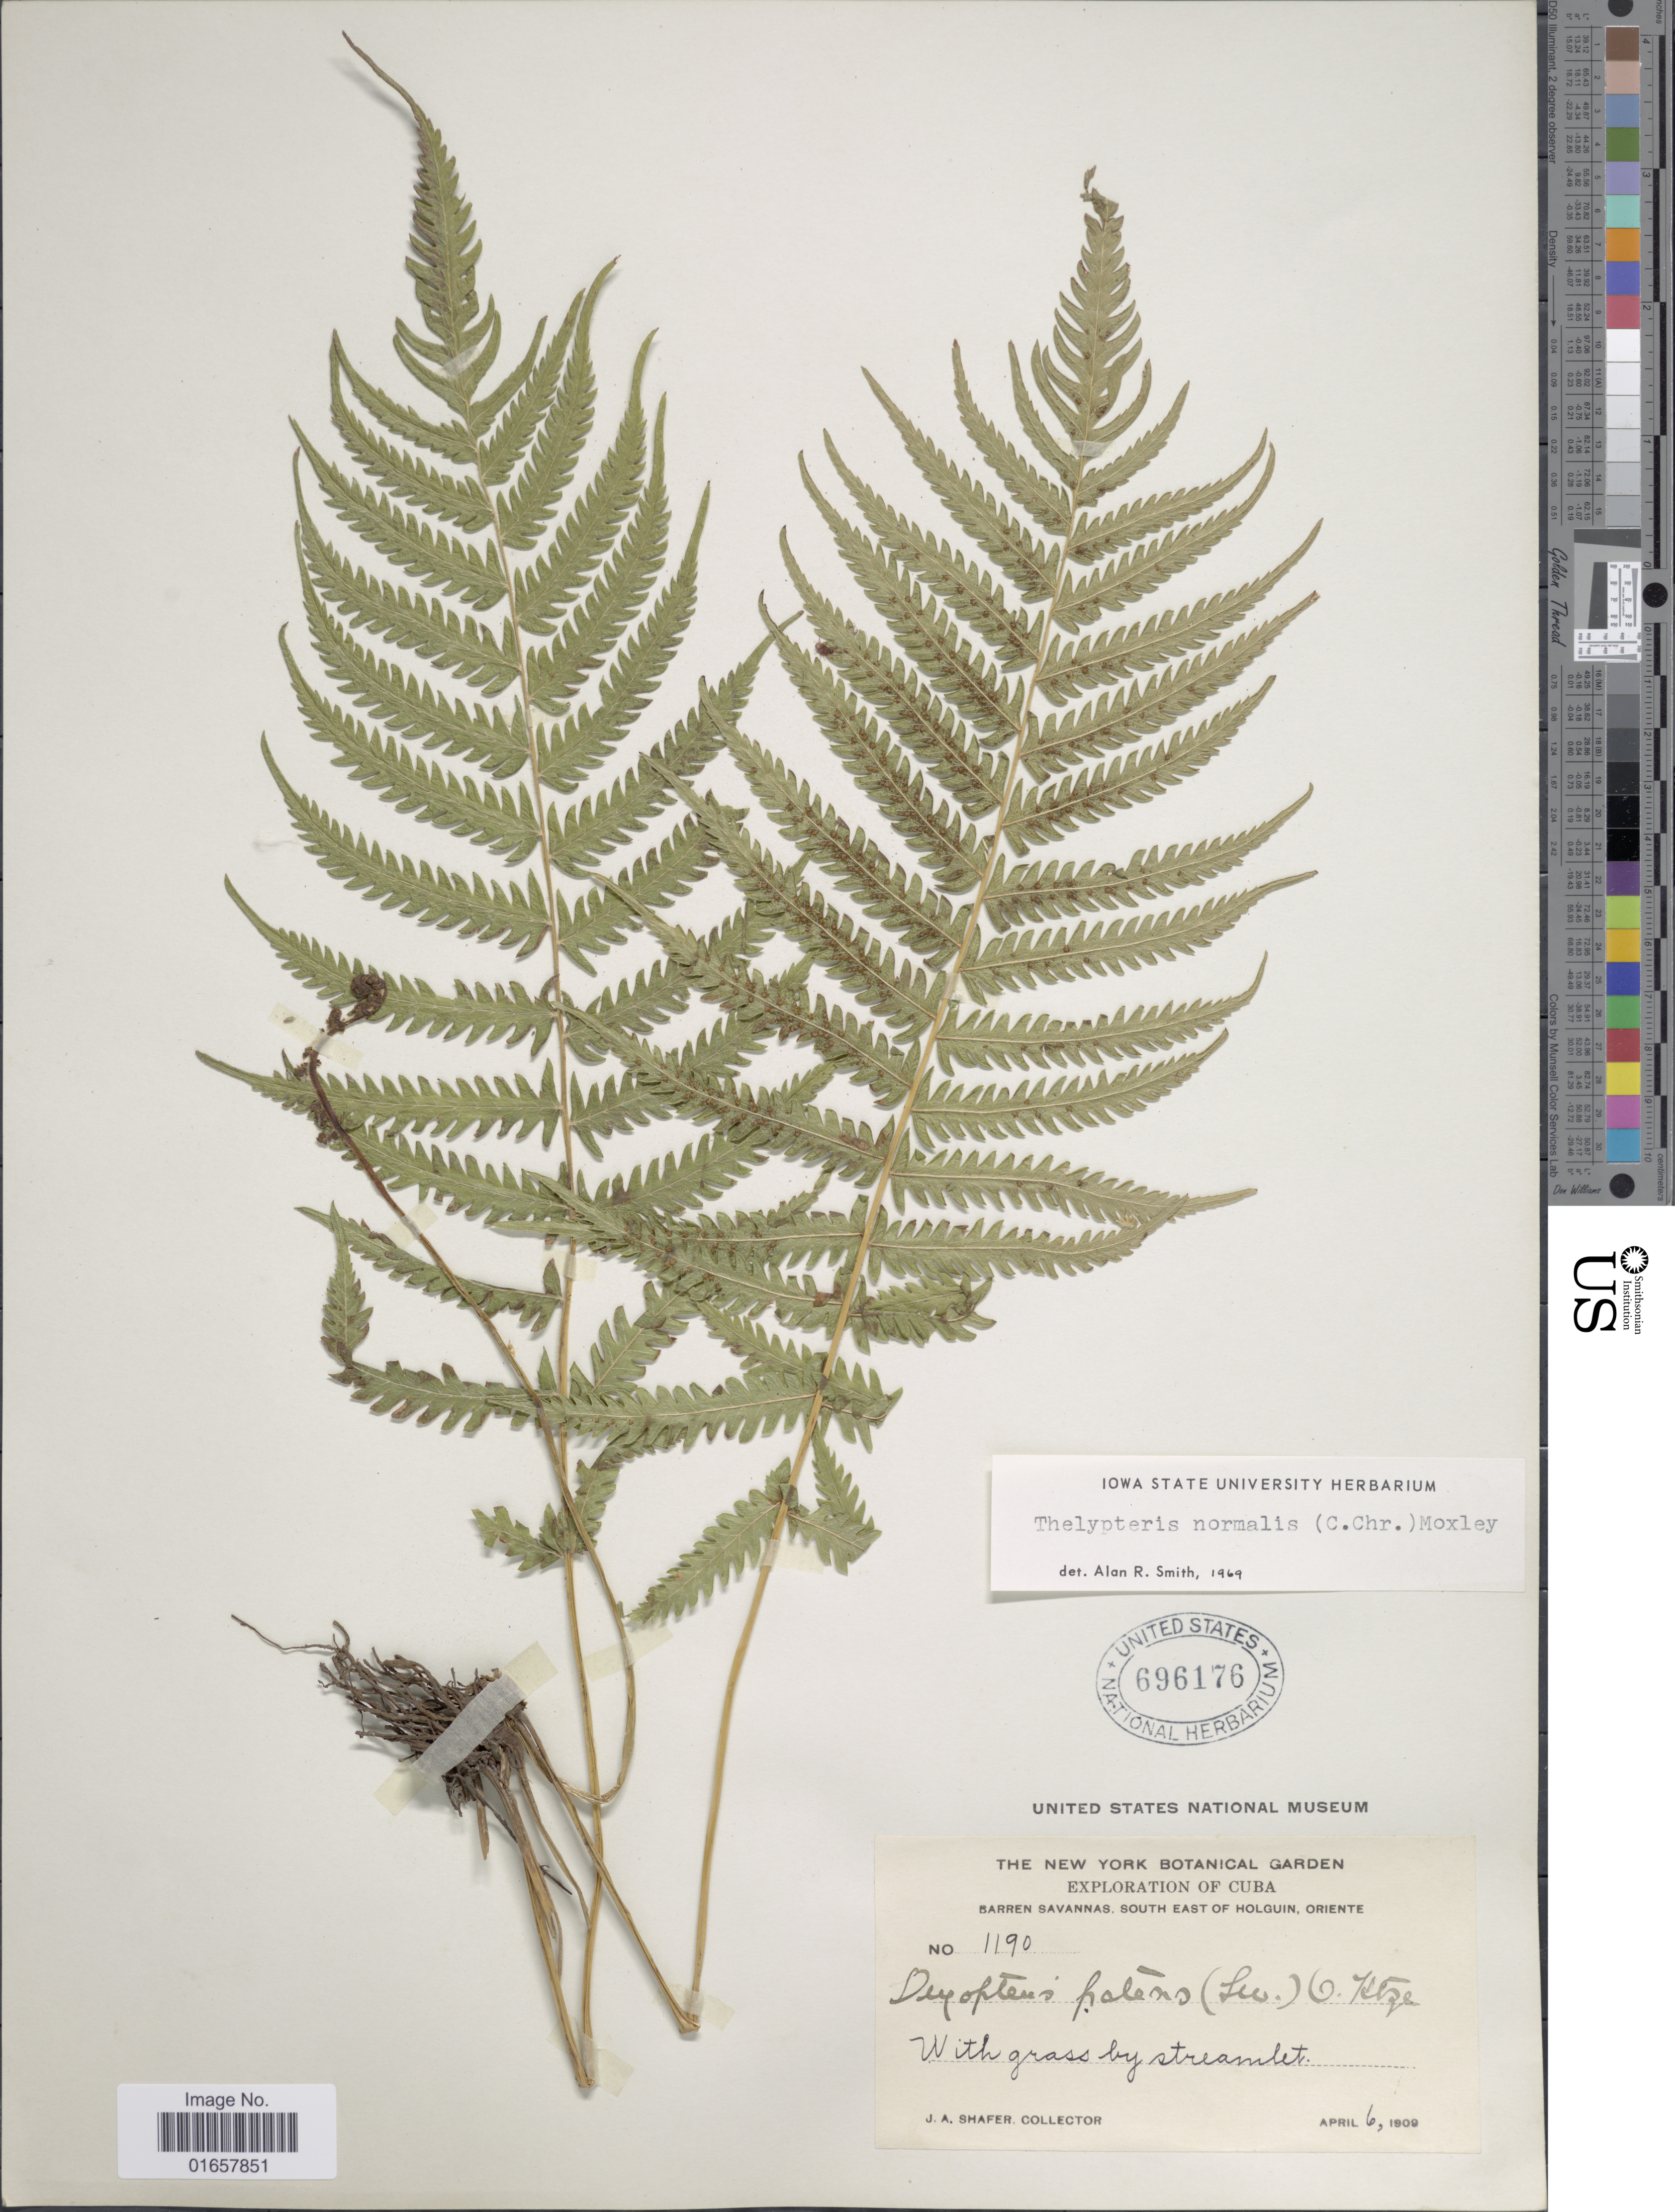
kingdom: Plantae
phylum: Tracheophyta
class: Polypodiopsida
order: Polypodiales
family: Thelypteridaceae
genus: Christella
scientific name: Christella kunthii comb. ined.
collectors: J. A. Shafer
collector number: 1190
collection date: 1909-04-06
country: Cuba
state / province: Oriente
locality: Cuba, Barren Savannas, South East of Holguin.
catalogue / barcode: US 696776